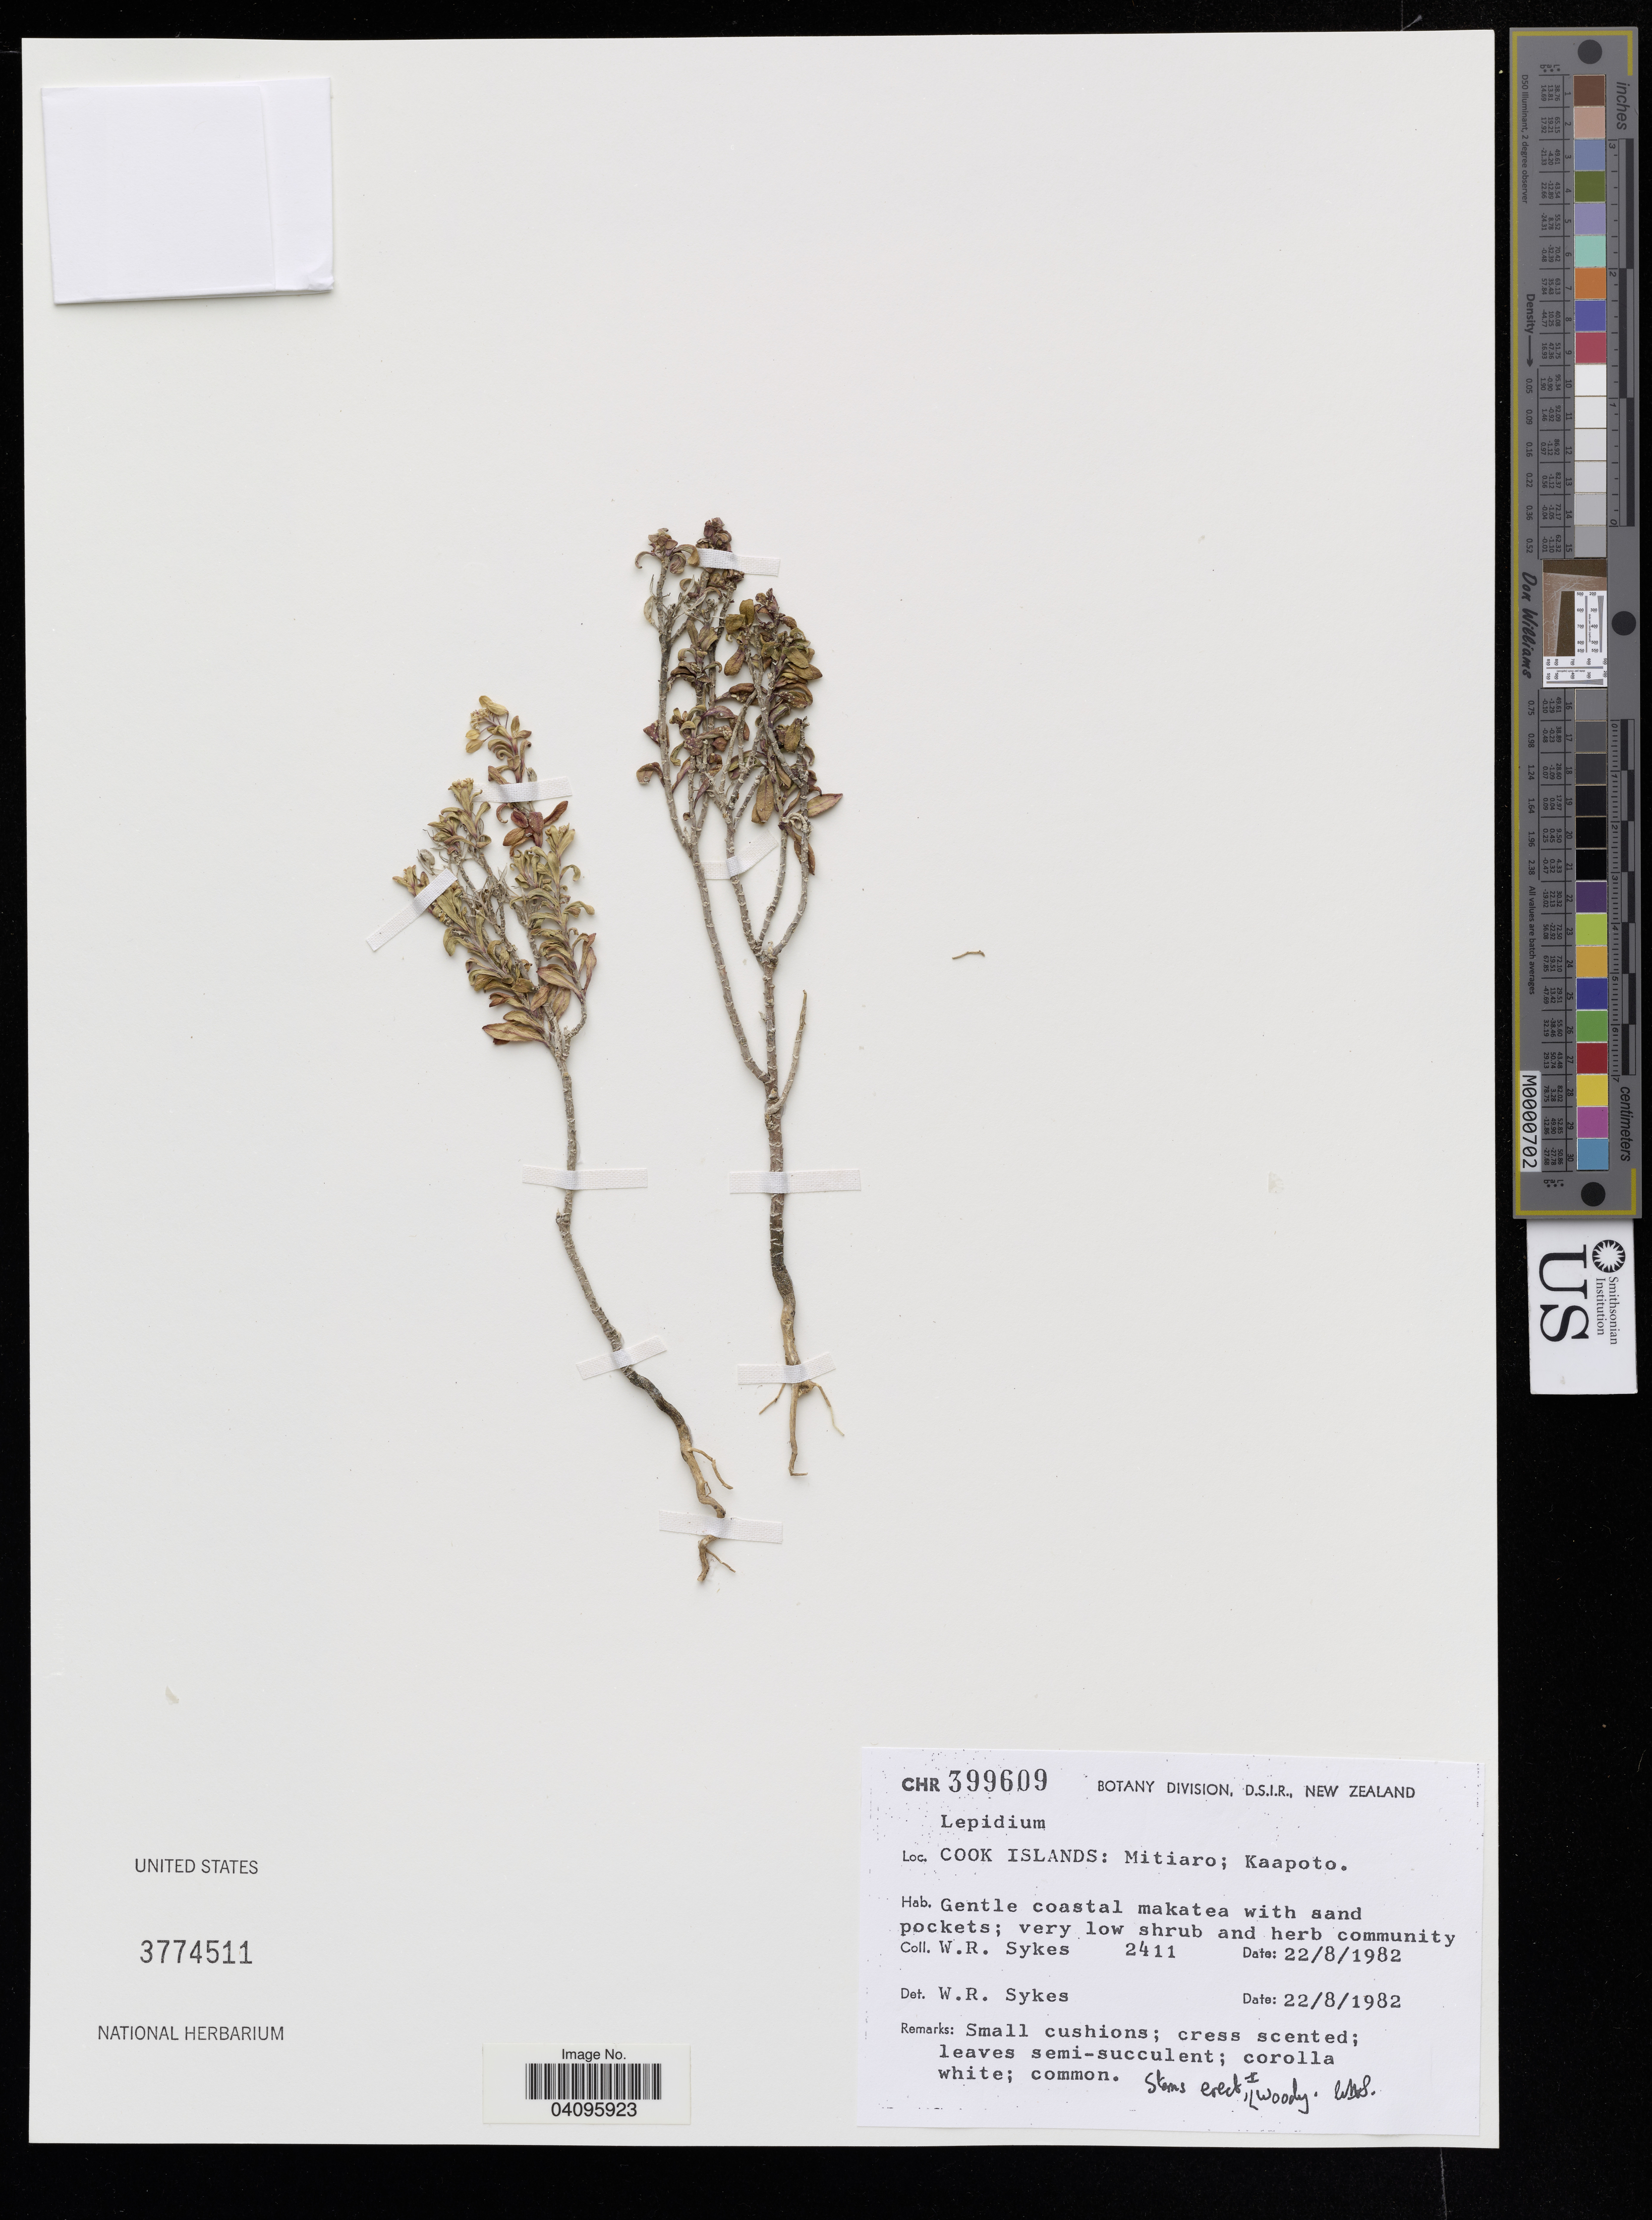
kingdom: Plantae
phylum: Tracheophyta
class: Magnoliopsida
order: Brassicales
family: Brassicaceae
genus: Lepidium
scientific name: Lepidium sp.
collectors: W. R. Sykes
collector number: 2411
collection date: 1982-08-22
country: Cook Islands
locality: Mitiaro; Kaapoto.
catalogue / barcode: US 3774511